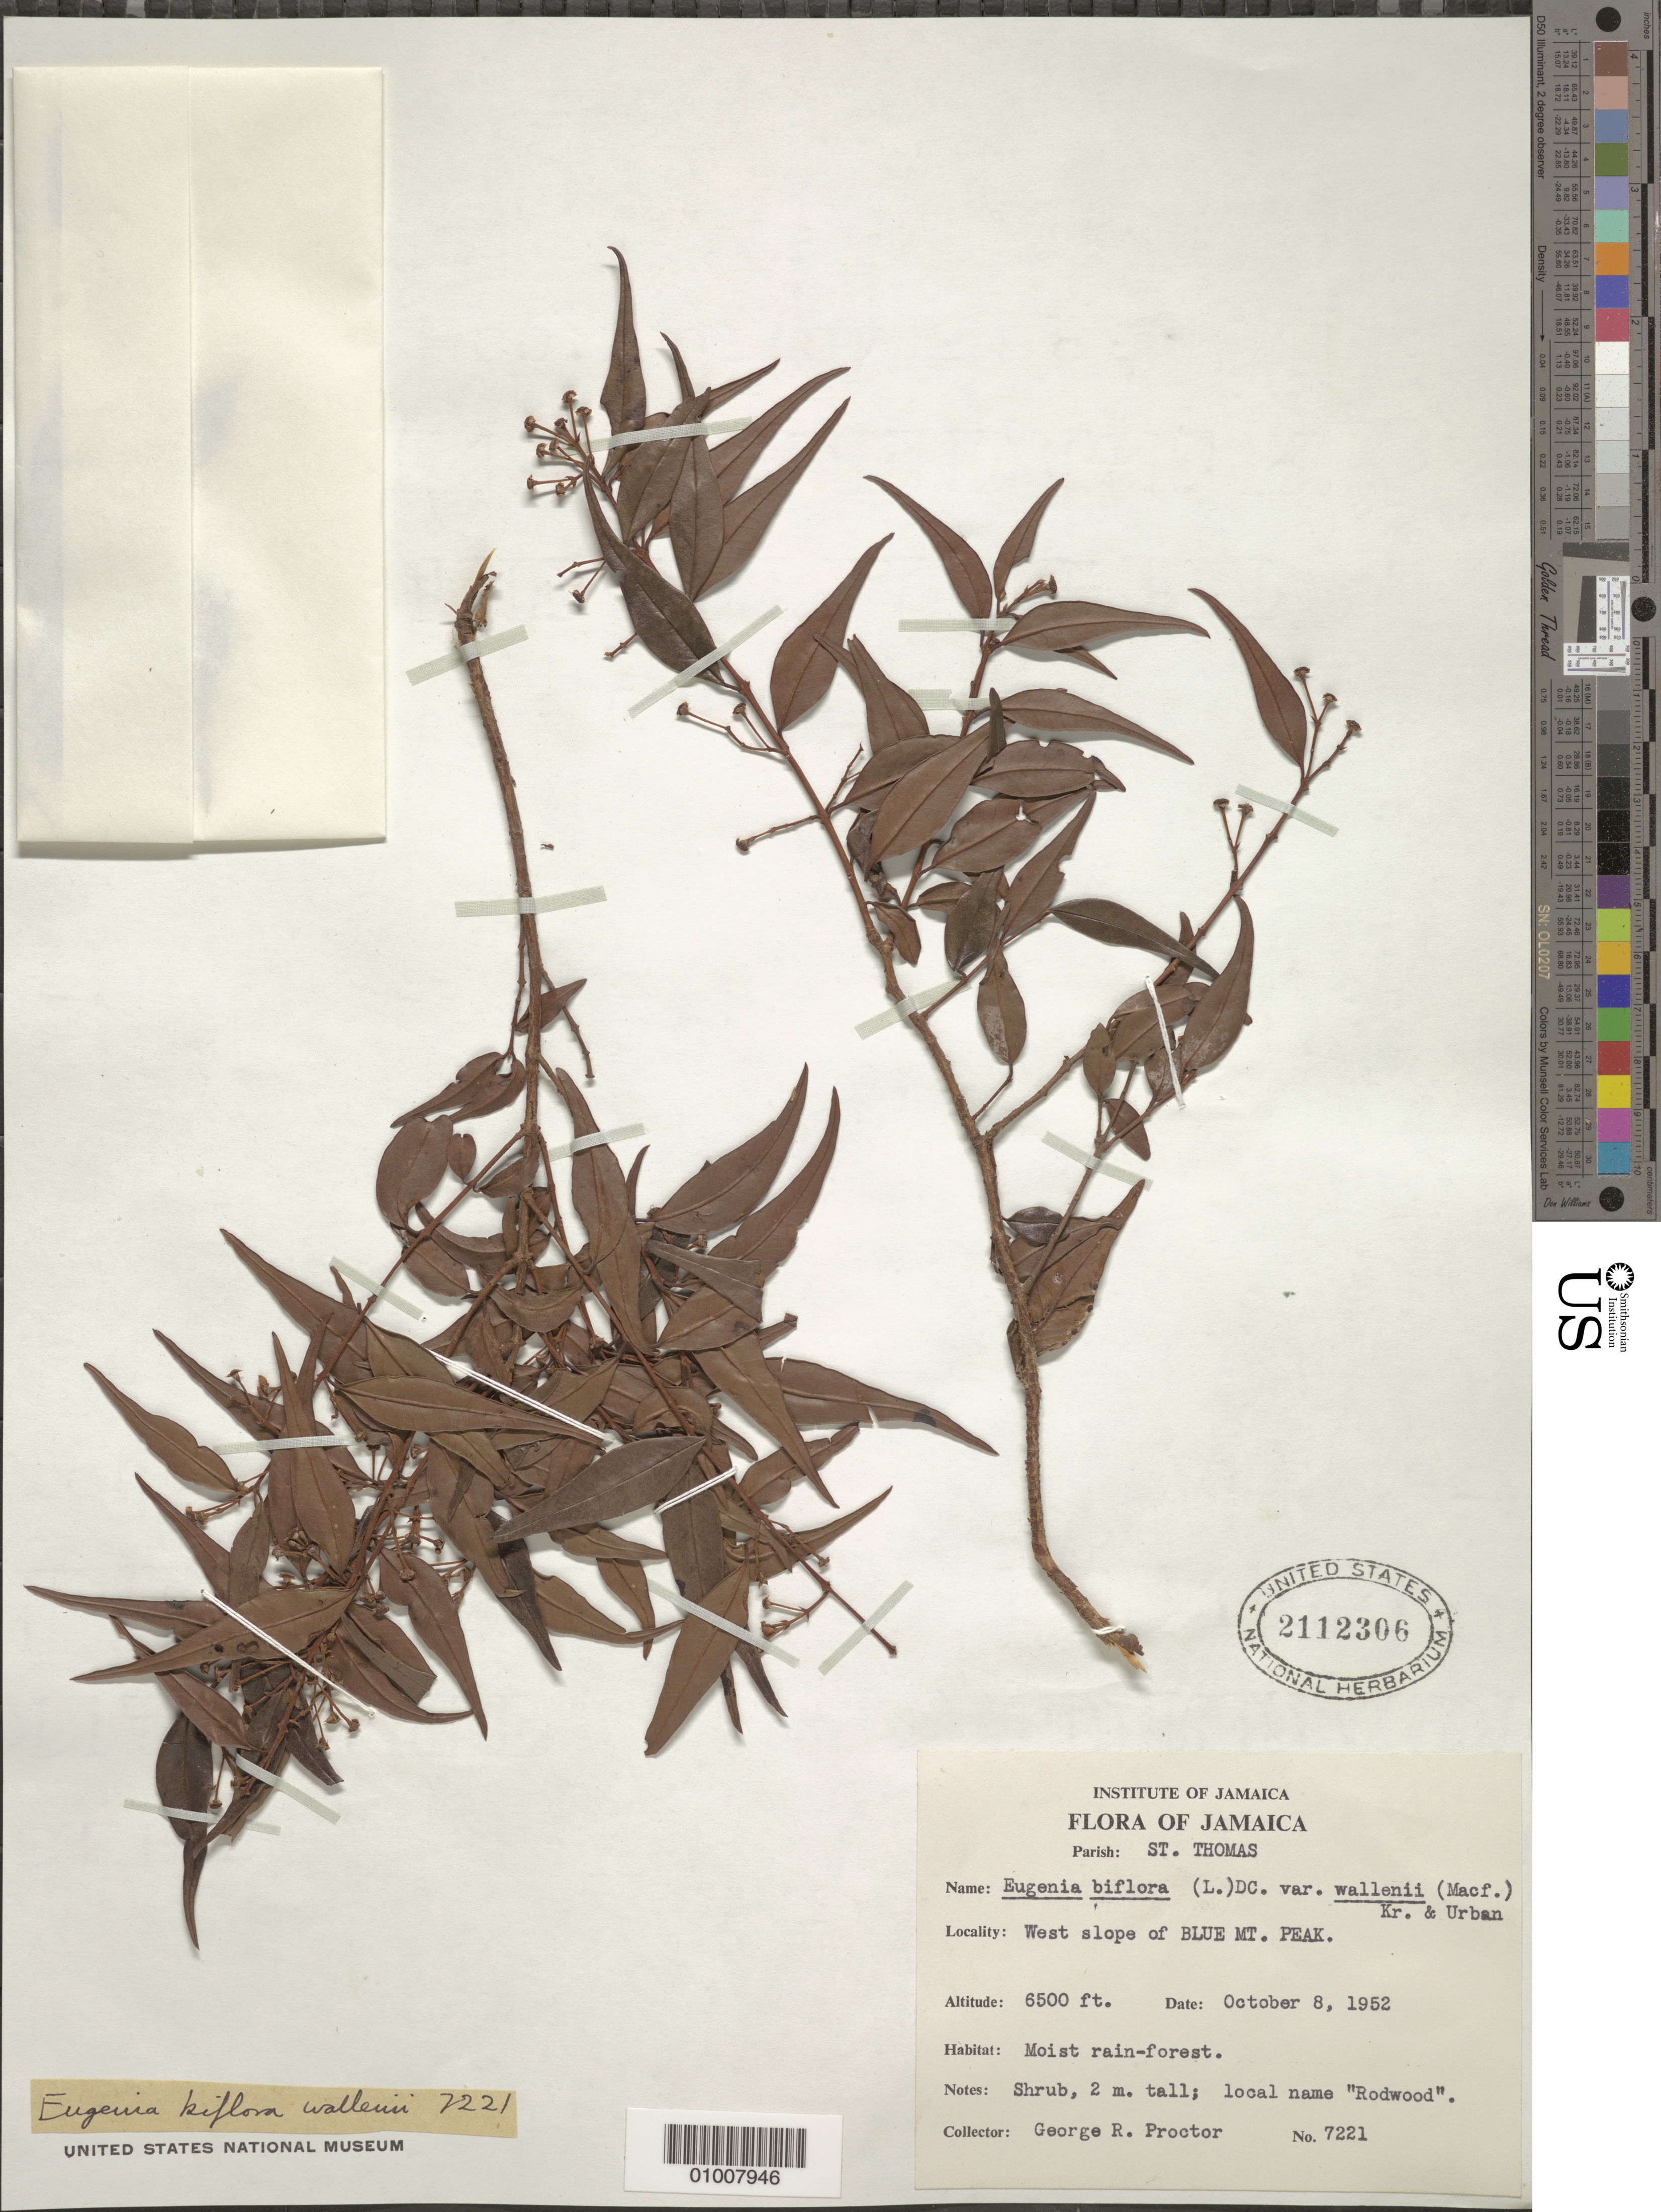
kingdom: Plantae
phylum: Tracheophyta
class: Magnoliopsida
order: Myrtales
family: Myrtaceae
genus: Eugenia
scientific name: Eugenia biflora var. wallenii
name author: (Macfad.) Krug & Urb.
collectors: G. R. Proctor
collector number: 7221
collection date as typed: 08 Oct 1952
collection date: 1952-10-08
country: Jamaica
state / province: Saint Thomas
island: Jamaica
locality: West slope of Blue Mt. Peak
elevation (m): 1981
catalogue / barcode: US 2112306